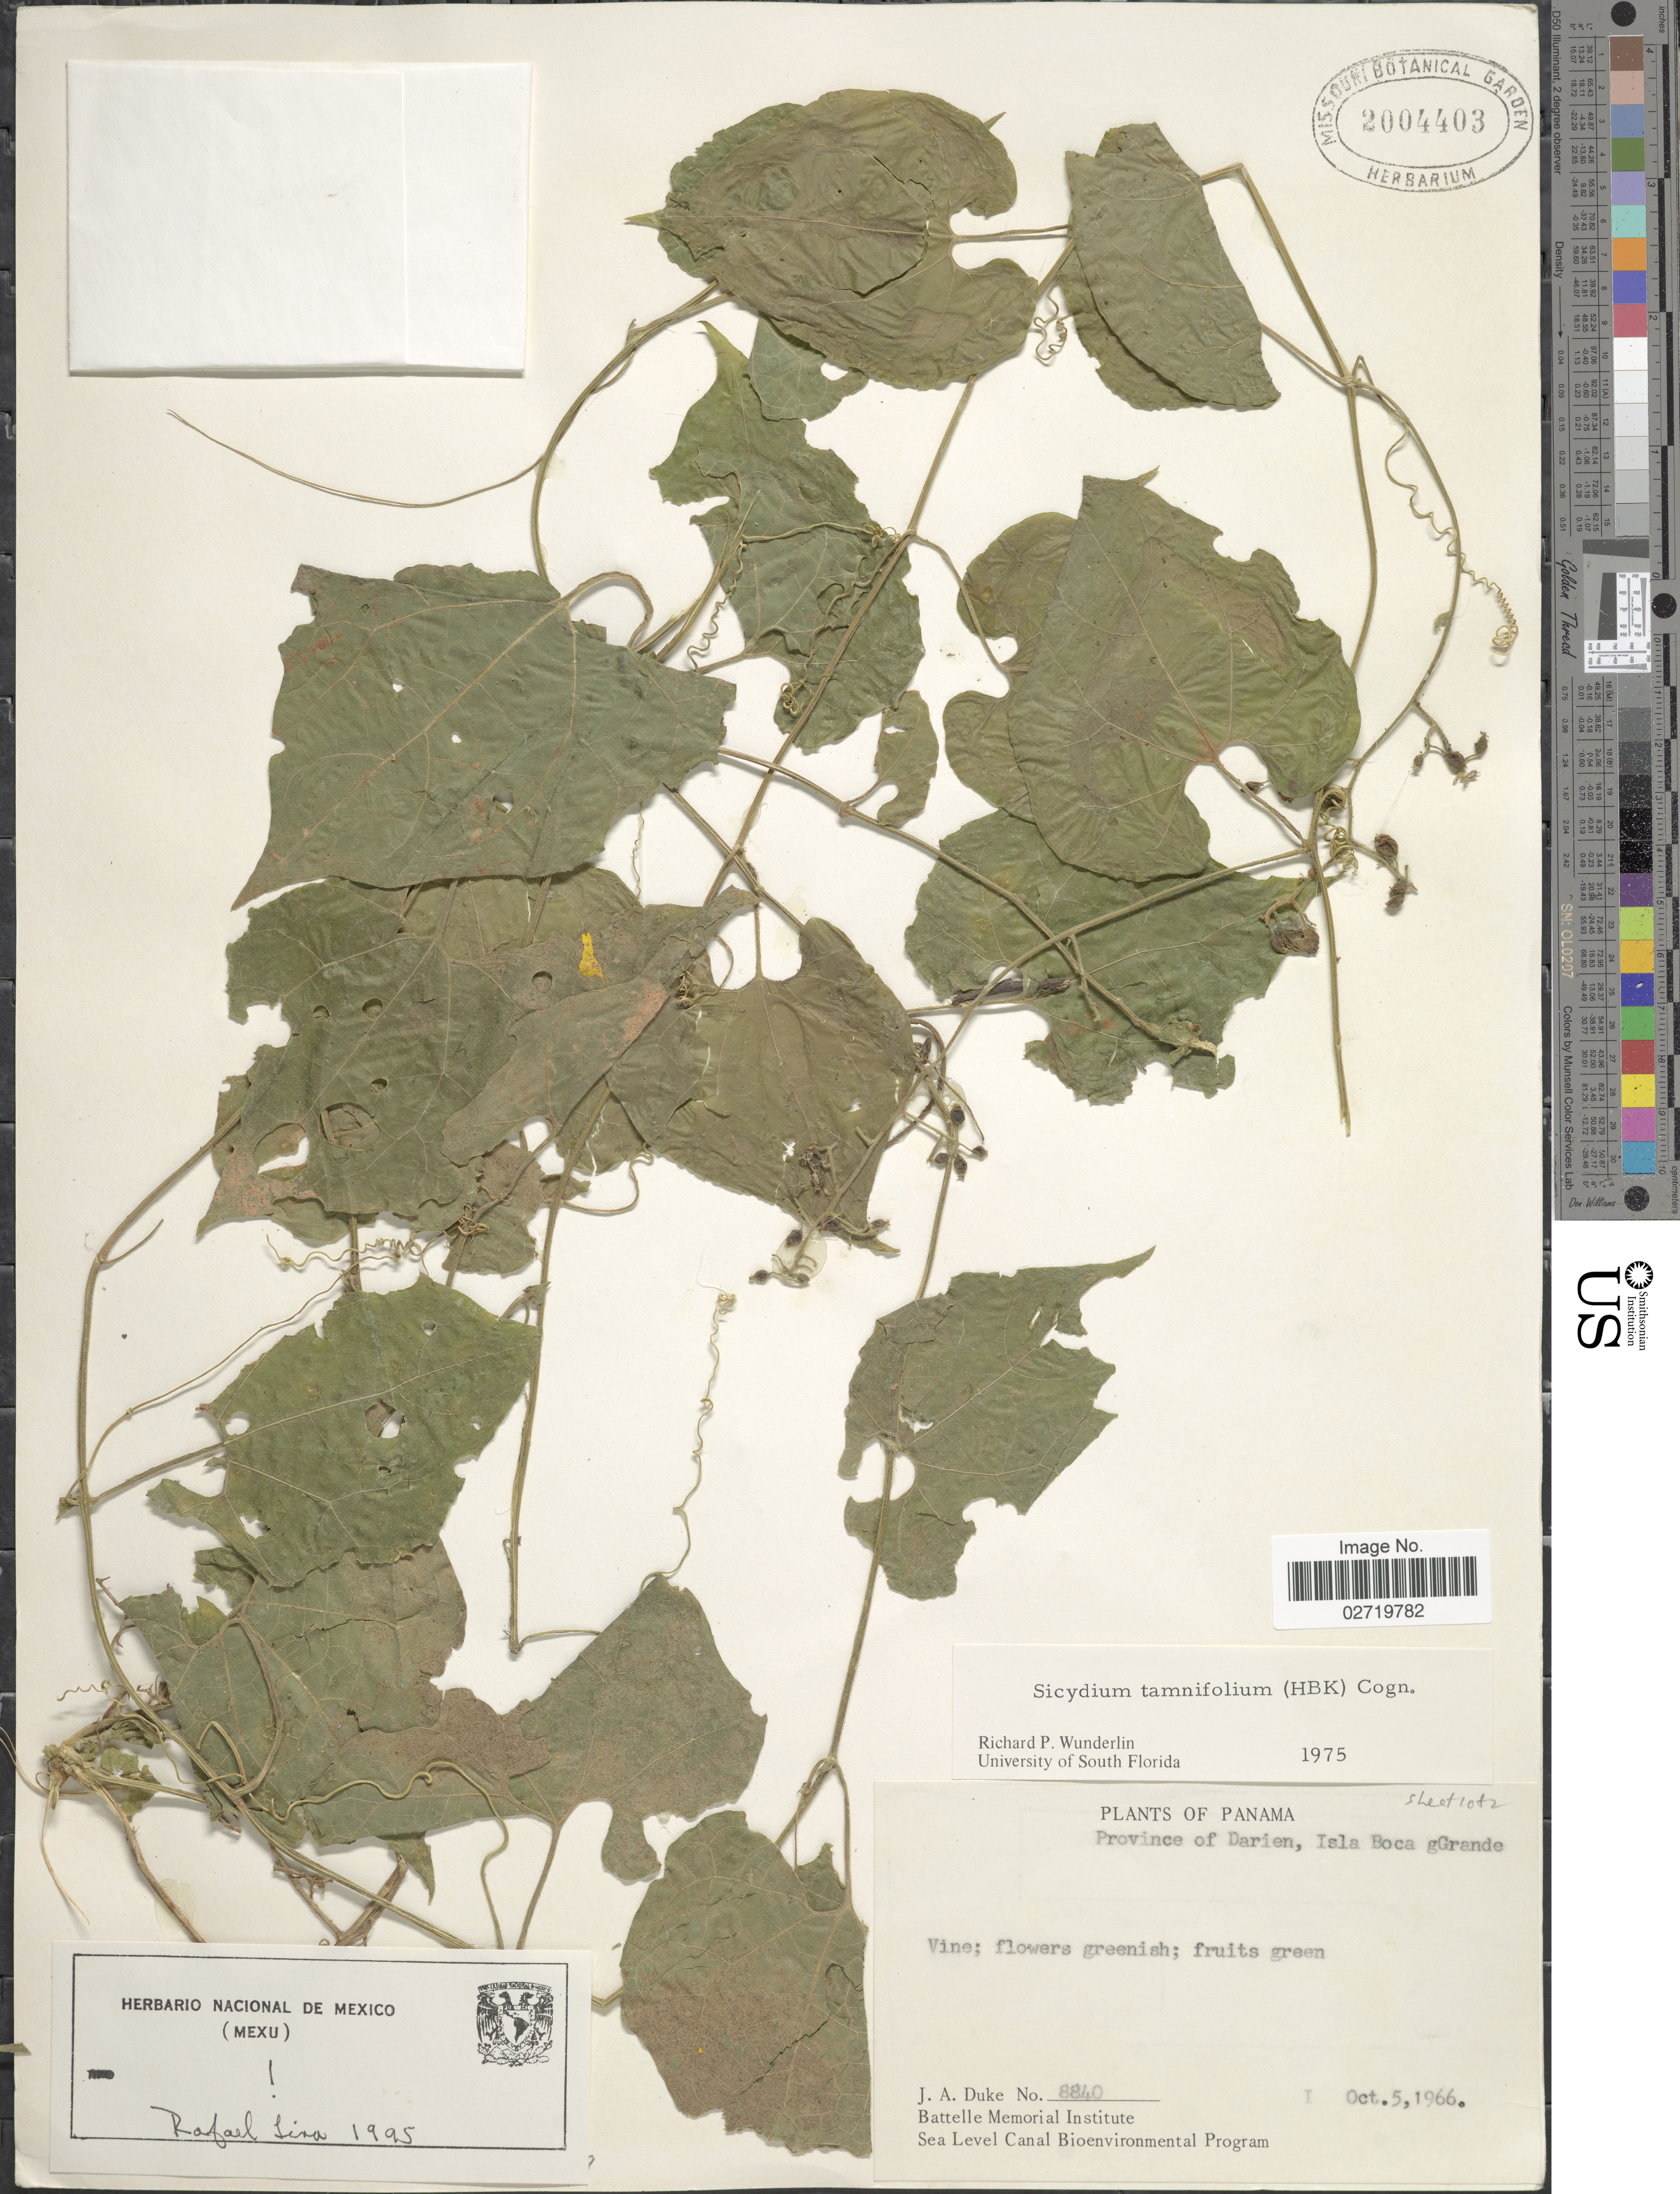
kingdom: Plantae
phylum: Tracheophyta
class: Magnoliopsida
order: Cucurbitales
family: Cucurbitaceae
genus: Sicydium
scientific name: Sicydium tamnifolium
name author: (Kunth) Cogn.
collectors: J. A. Duke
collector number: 8840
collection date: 1966-10-05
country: Panama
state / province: Darién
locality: Isla Boca gGrande